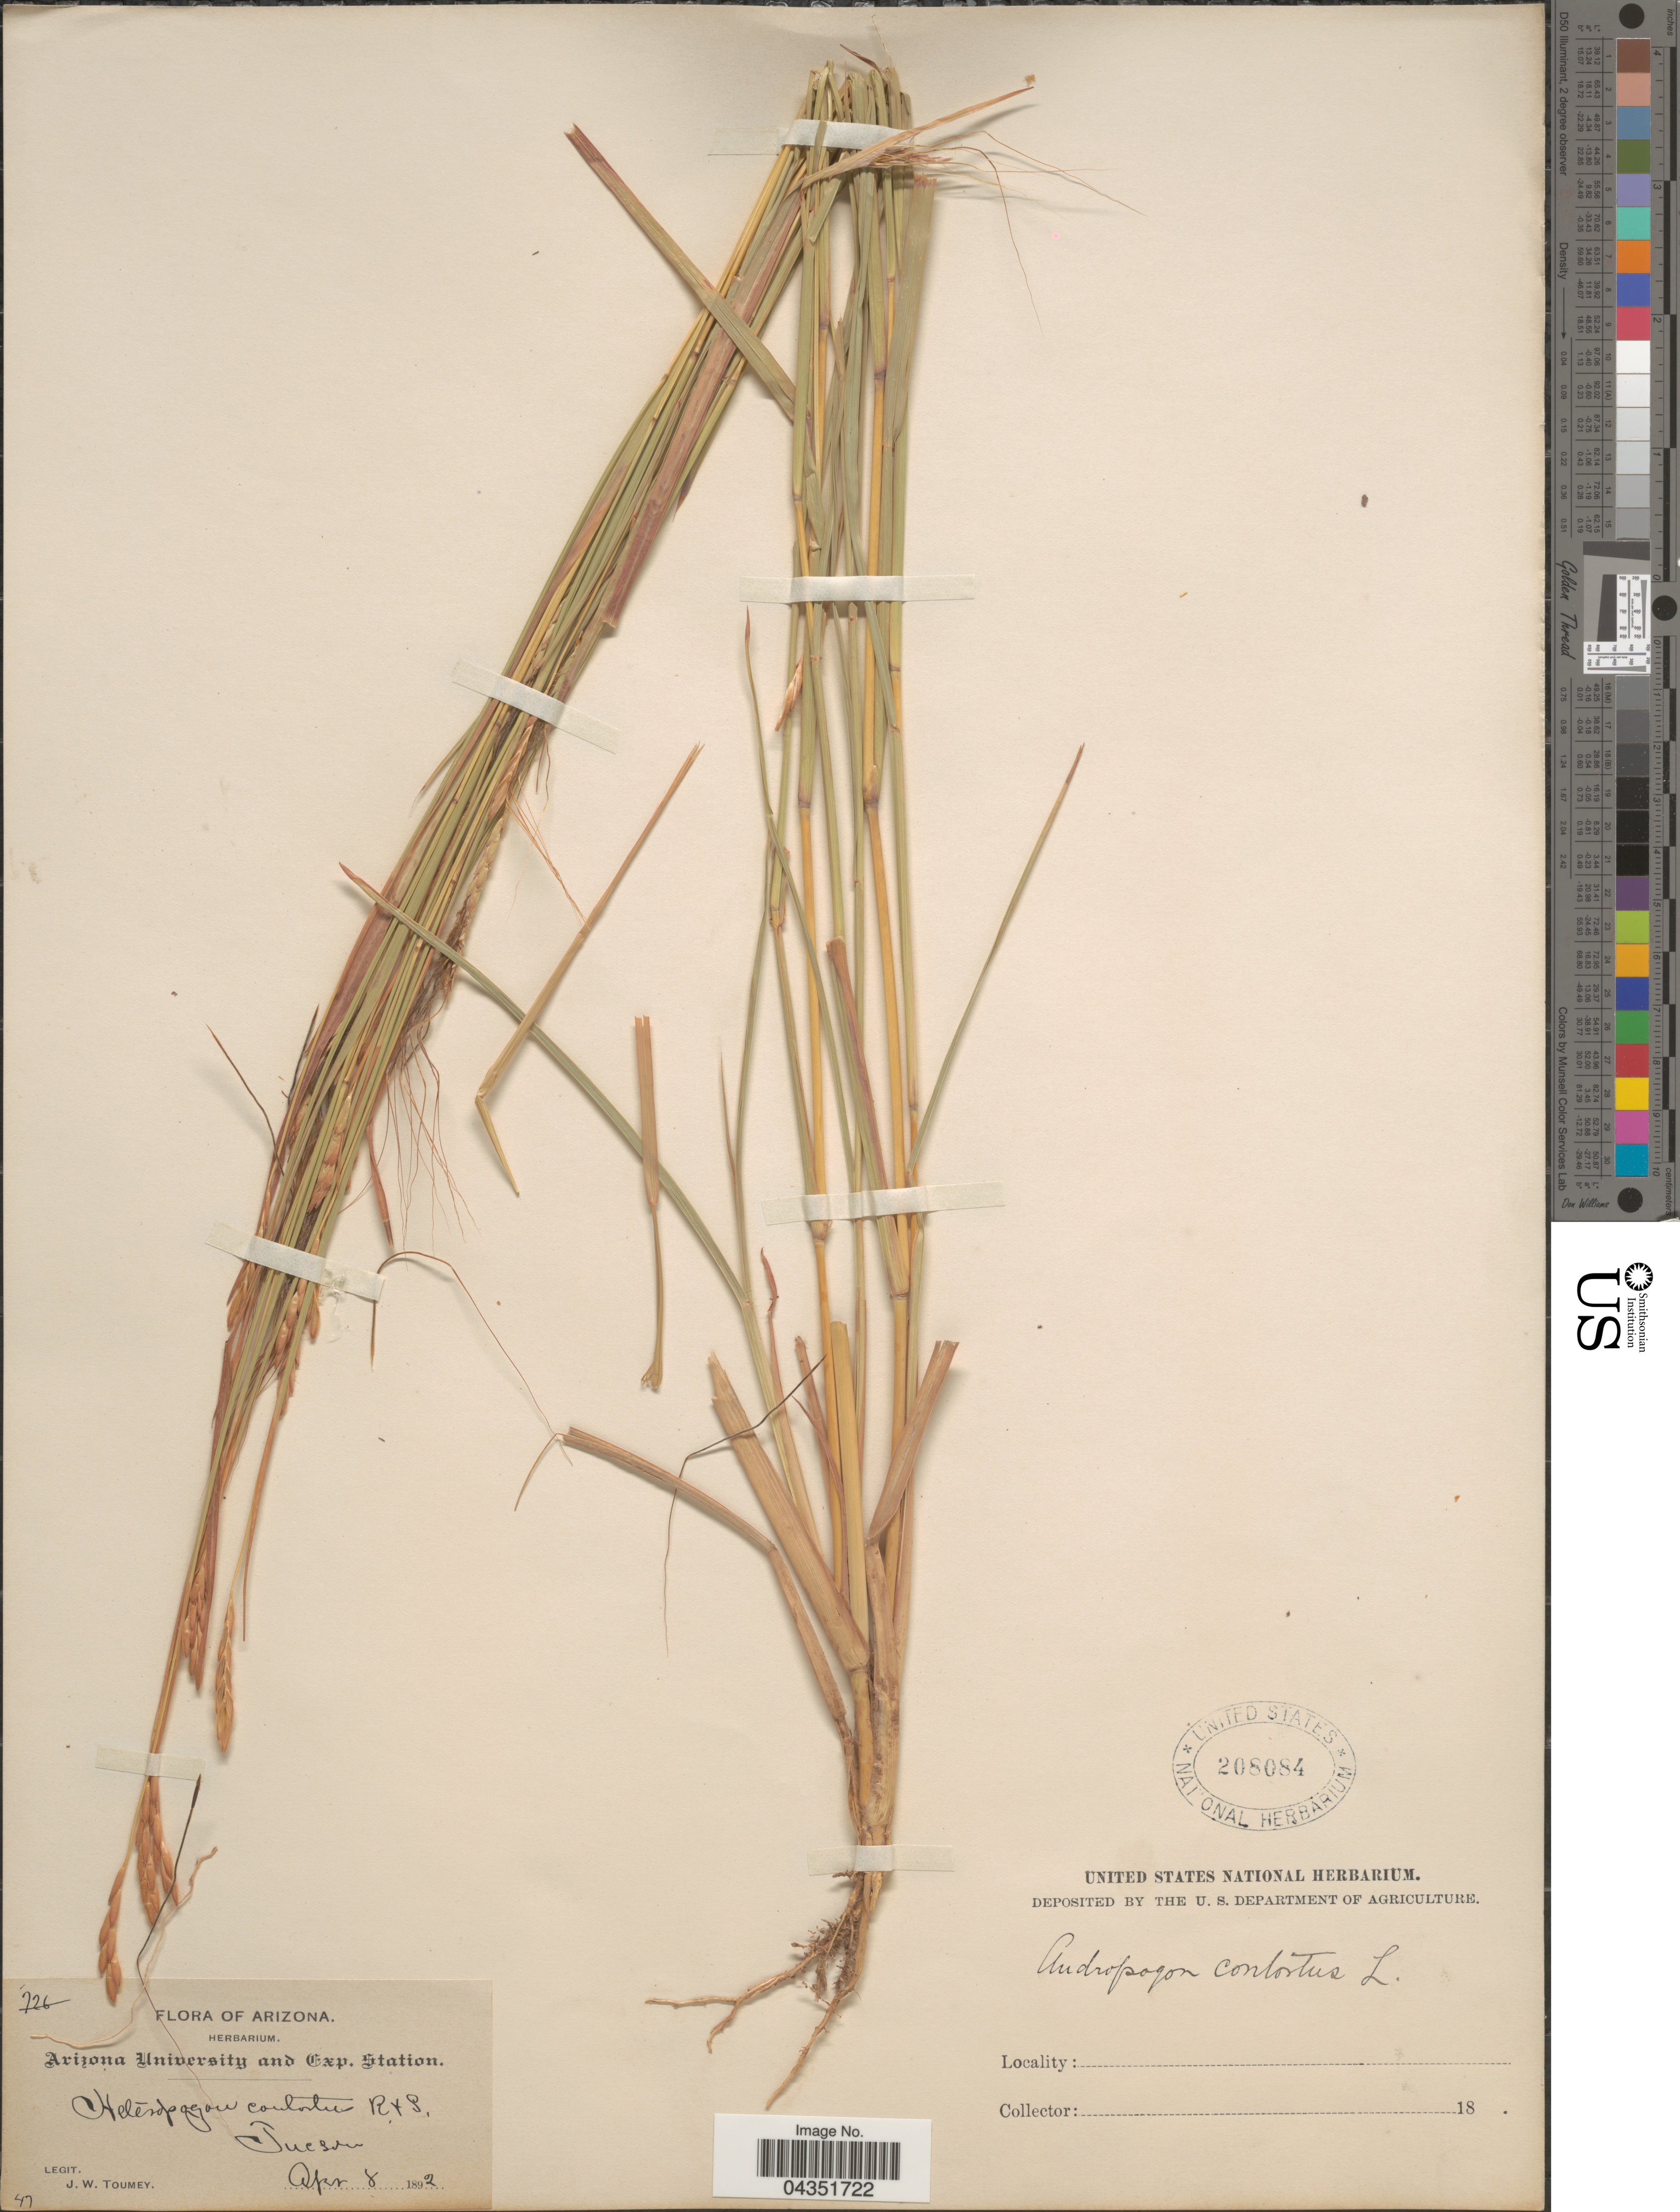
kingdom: Plantae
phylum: Tracheophyta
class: Liliopsida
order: Poales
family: Poaceae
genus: Heteropogon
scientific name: Heteropogon contortus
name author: (L.) P. Beauv. ex Roem. & Schult.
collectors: J. W. Toumey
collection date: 1892-04-08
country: United States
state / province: Arizona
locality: Tucson.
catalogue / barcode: US 208084